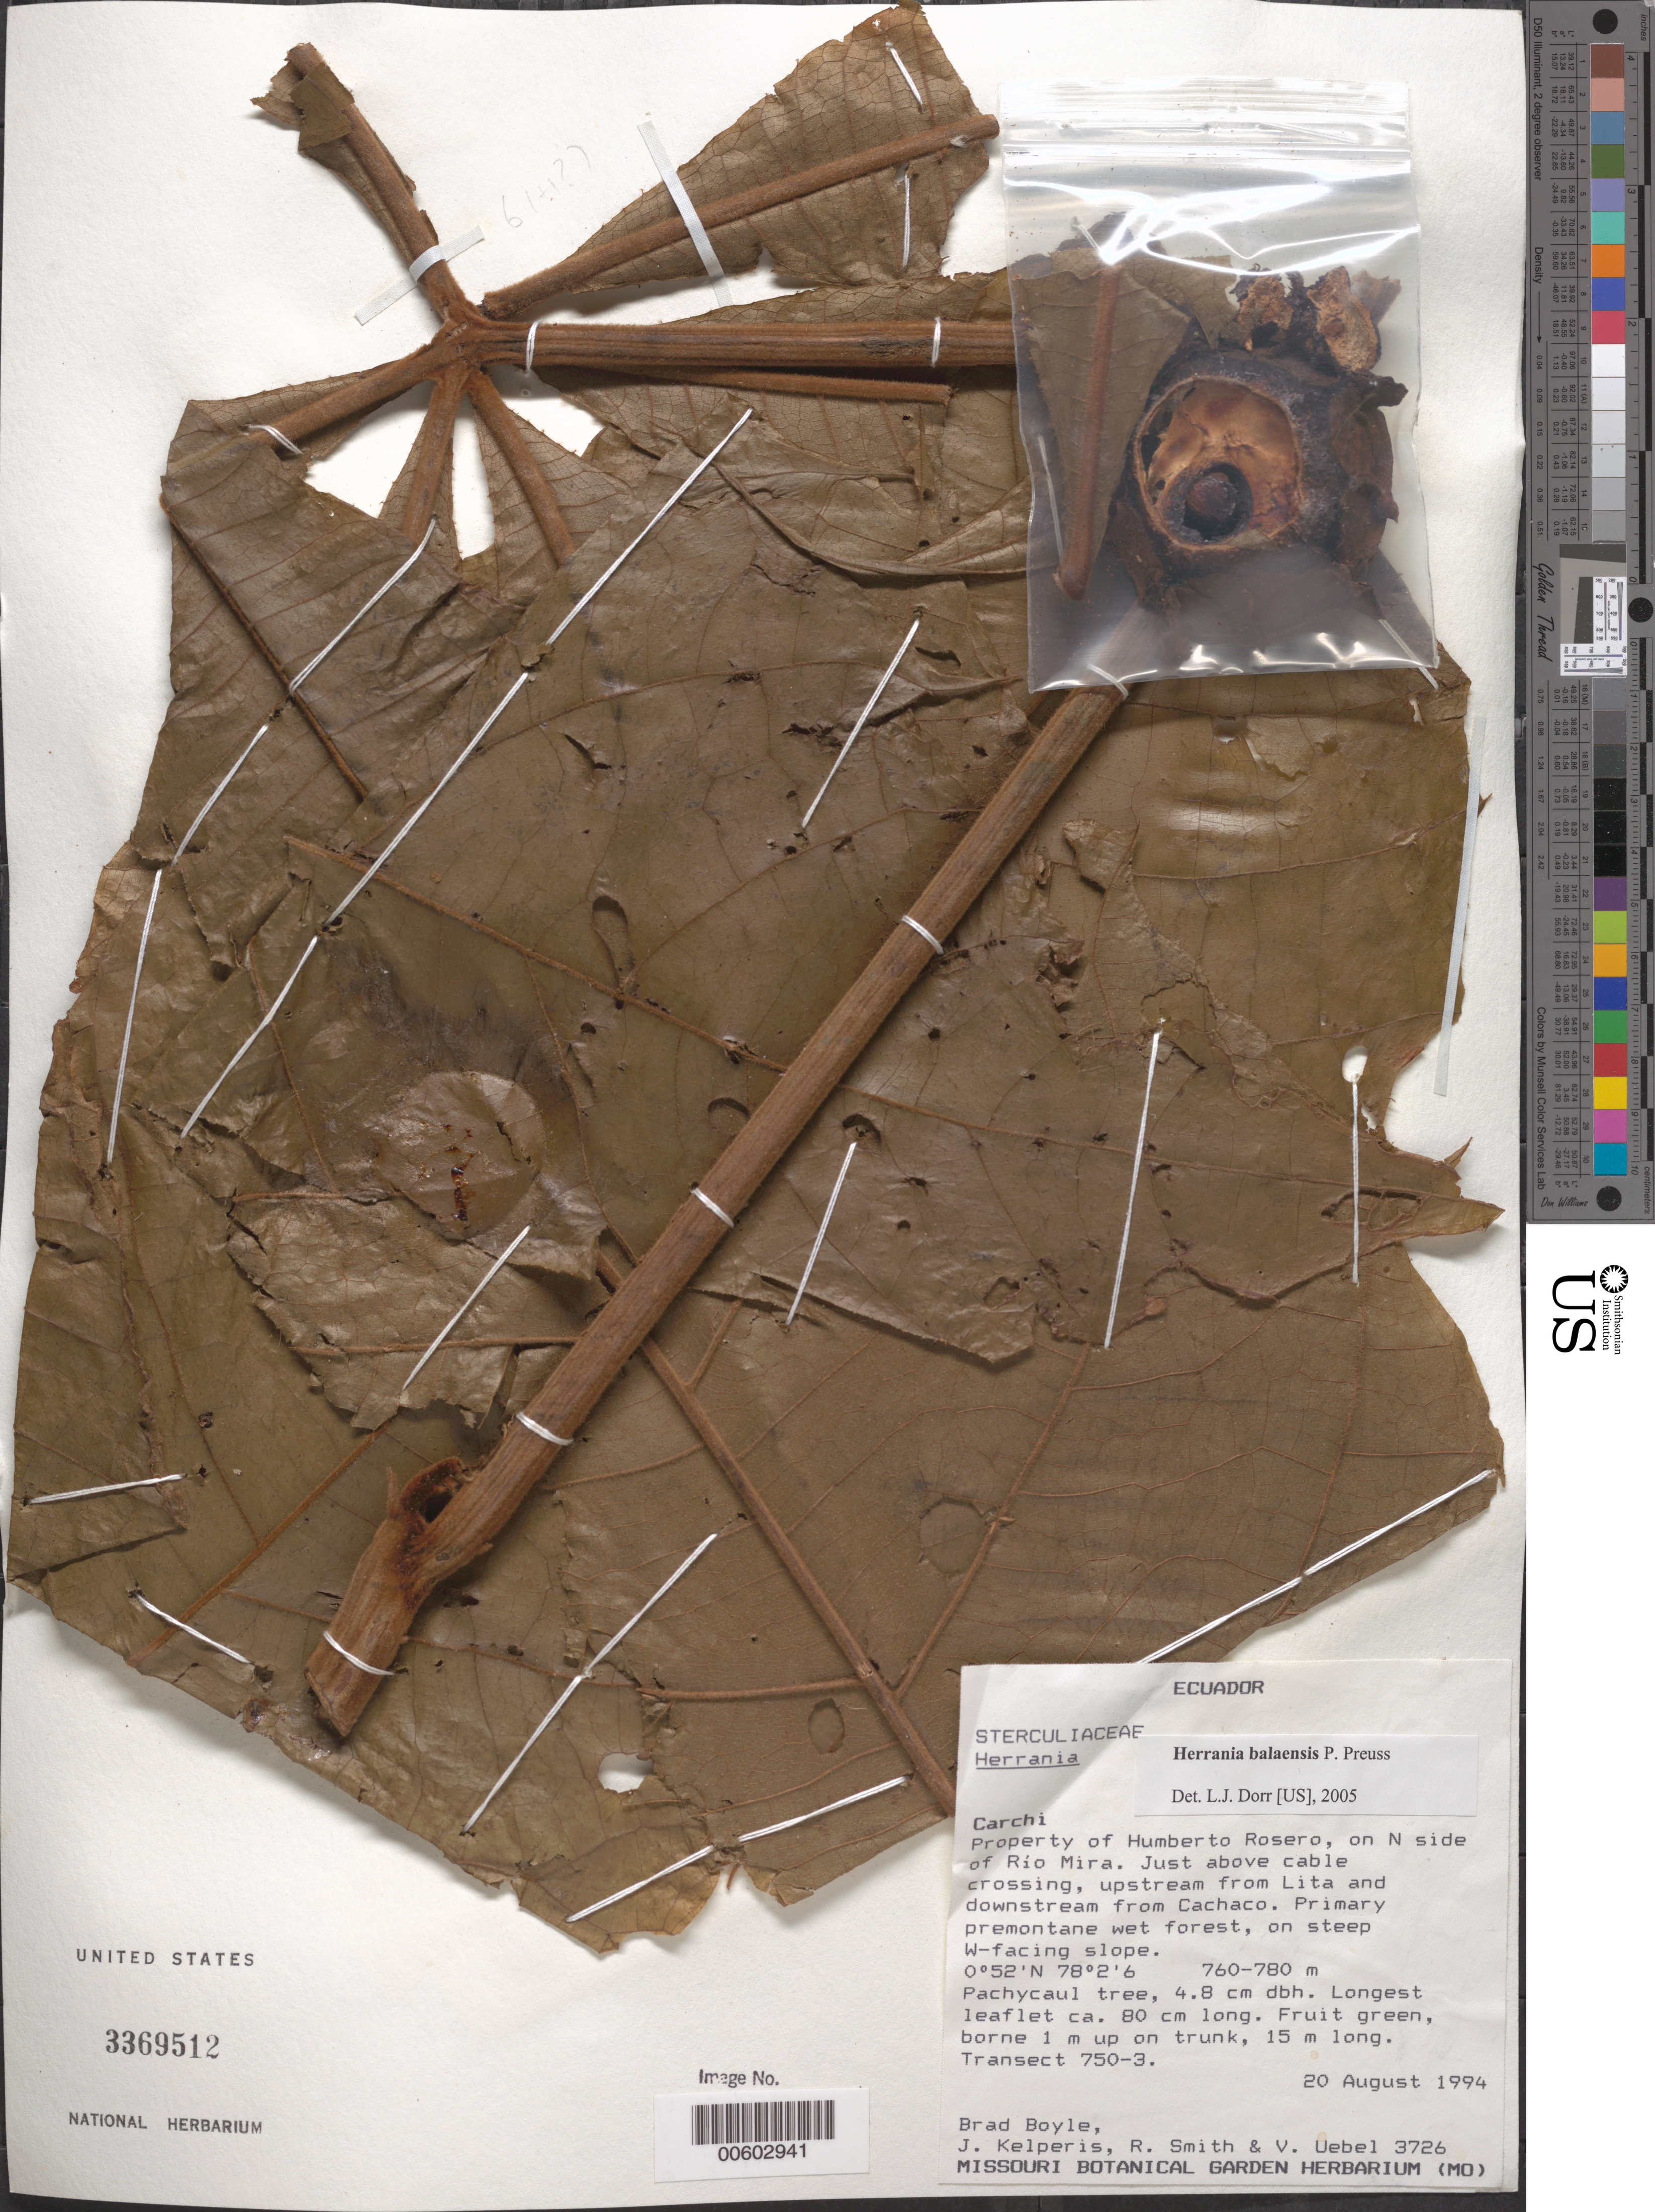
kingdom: Plantae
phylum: Tracheophyta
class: Magnoliopsida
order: Malvales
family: Malvaceae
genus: Theobroma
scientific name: Theobroma pulcherrimum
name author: (Goudot) De Wild.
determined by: Dorr, Laurence J., Curator (BOT), Smithsonian Institution - National Museum of Natural History (UNITED STATES)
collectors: B. Boyle, J. Kelperis, R. Smith & V. Uebel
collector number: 3726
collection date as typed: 20 Aug 1994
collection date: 1994-08-20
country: Ecuador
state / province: Carchi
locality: Property of Humberto Rosro, on N side of Río Mira, just above cable crossing, upstream from Lita and downstream from Cachaco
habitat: primary premontane wet forest, on steep W-facing slope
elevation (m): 760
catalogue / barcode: US 3369512